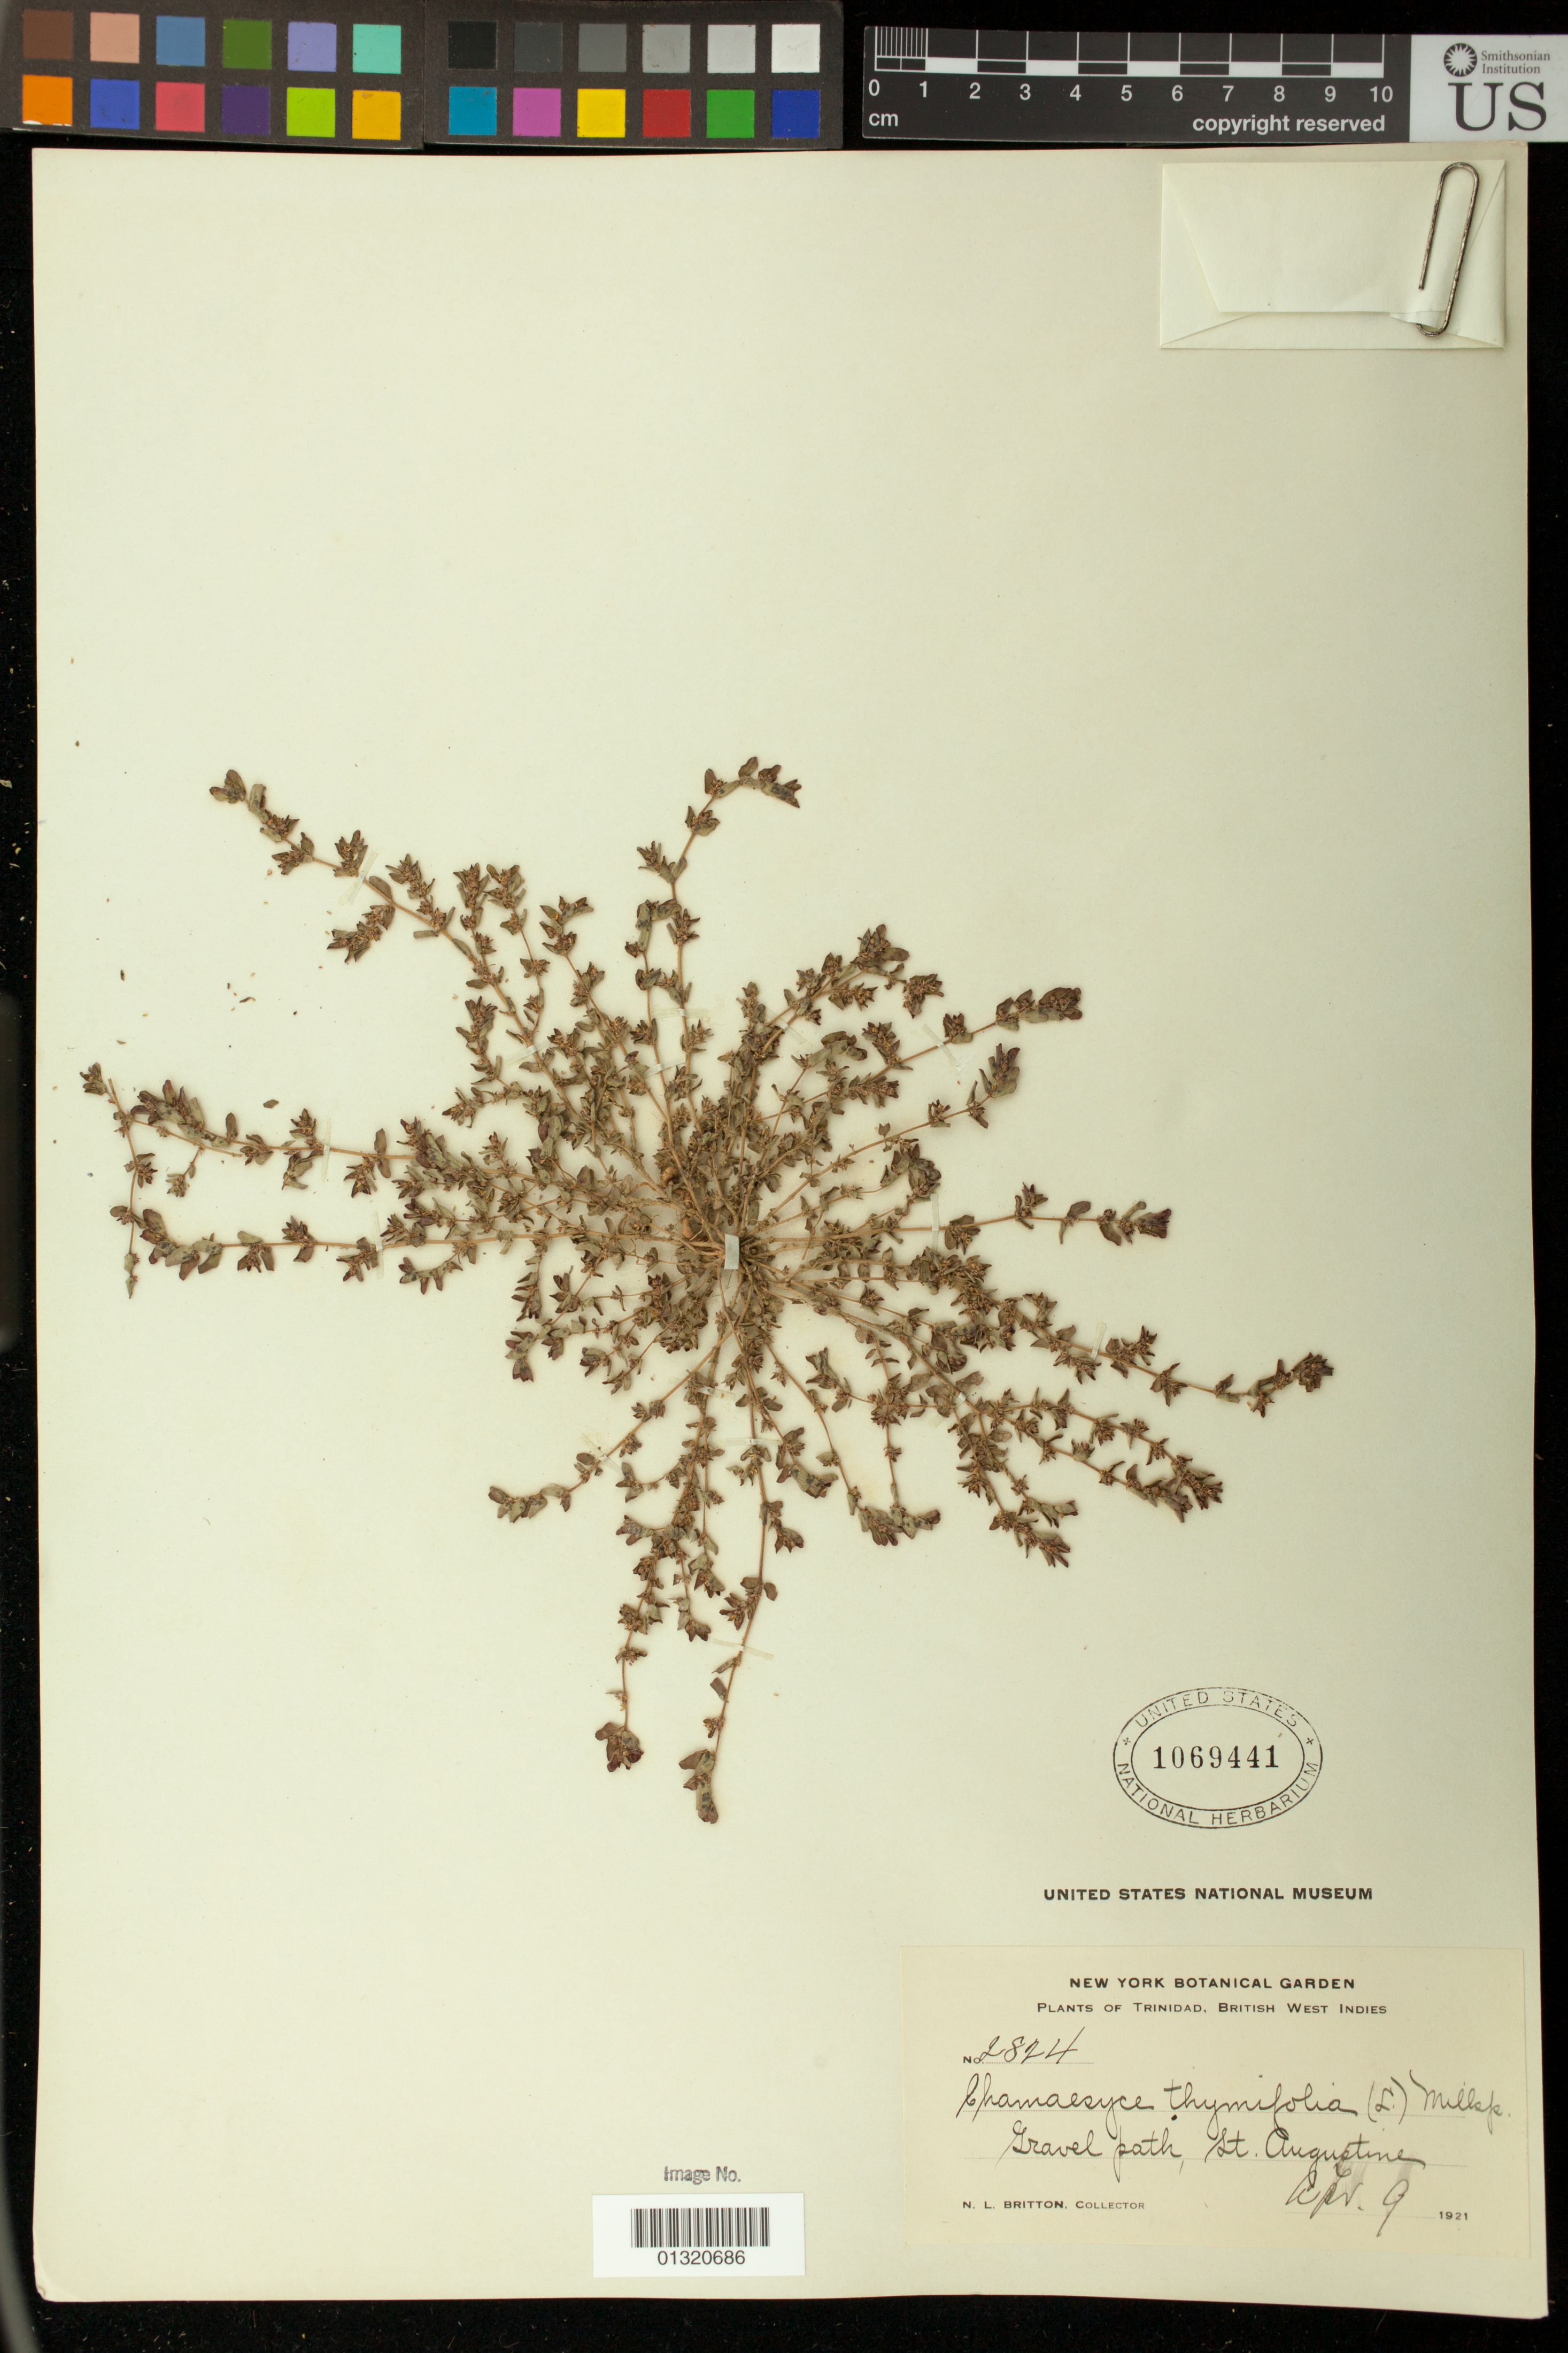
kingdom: Plantae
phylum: Tracheophyta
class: Magnoliopsida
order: Malpighiales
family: Euphorbiaceae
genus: Euphorbia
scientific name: Euphorbia thymifolia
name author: L.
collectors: N. Britton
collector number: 2824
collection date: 1921-04-09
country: Trinidad and Tobago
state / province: Tunapuna/Piarco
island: Trinidad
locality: path; Saint Augustine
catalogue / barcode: US 1069441